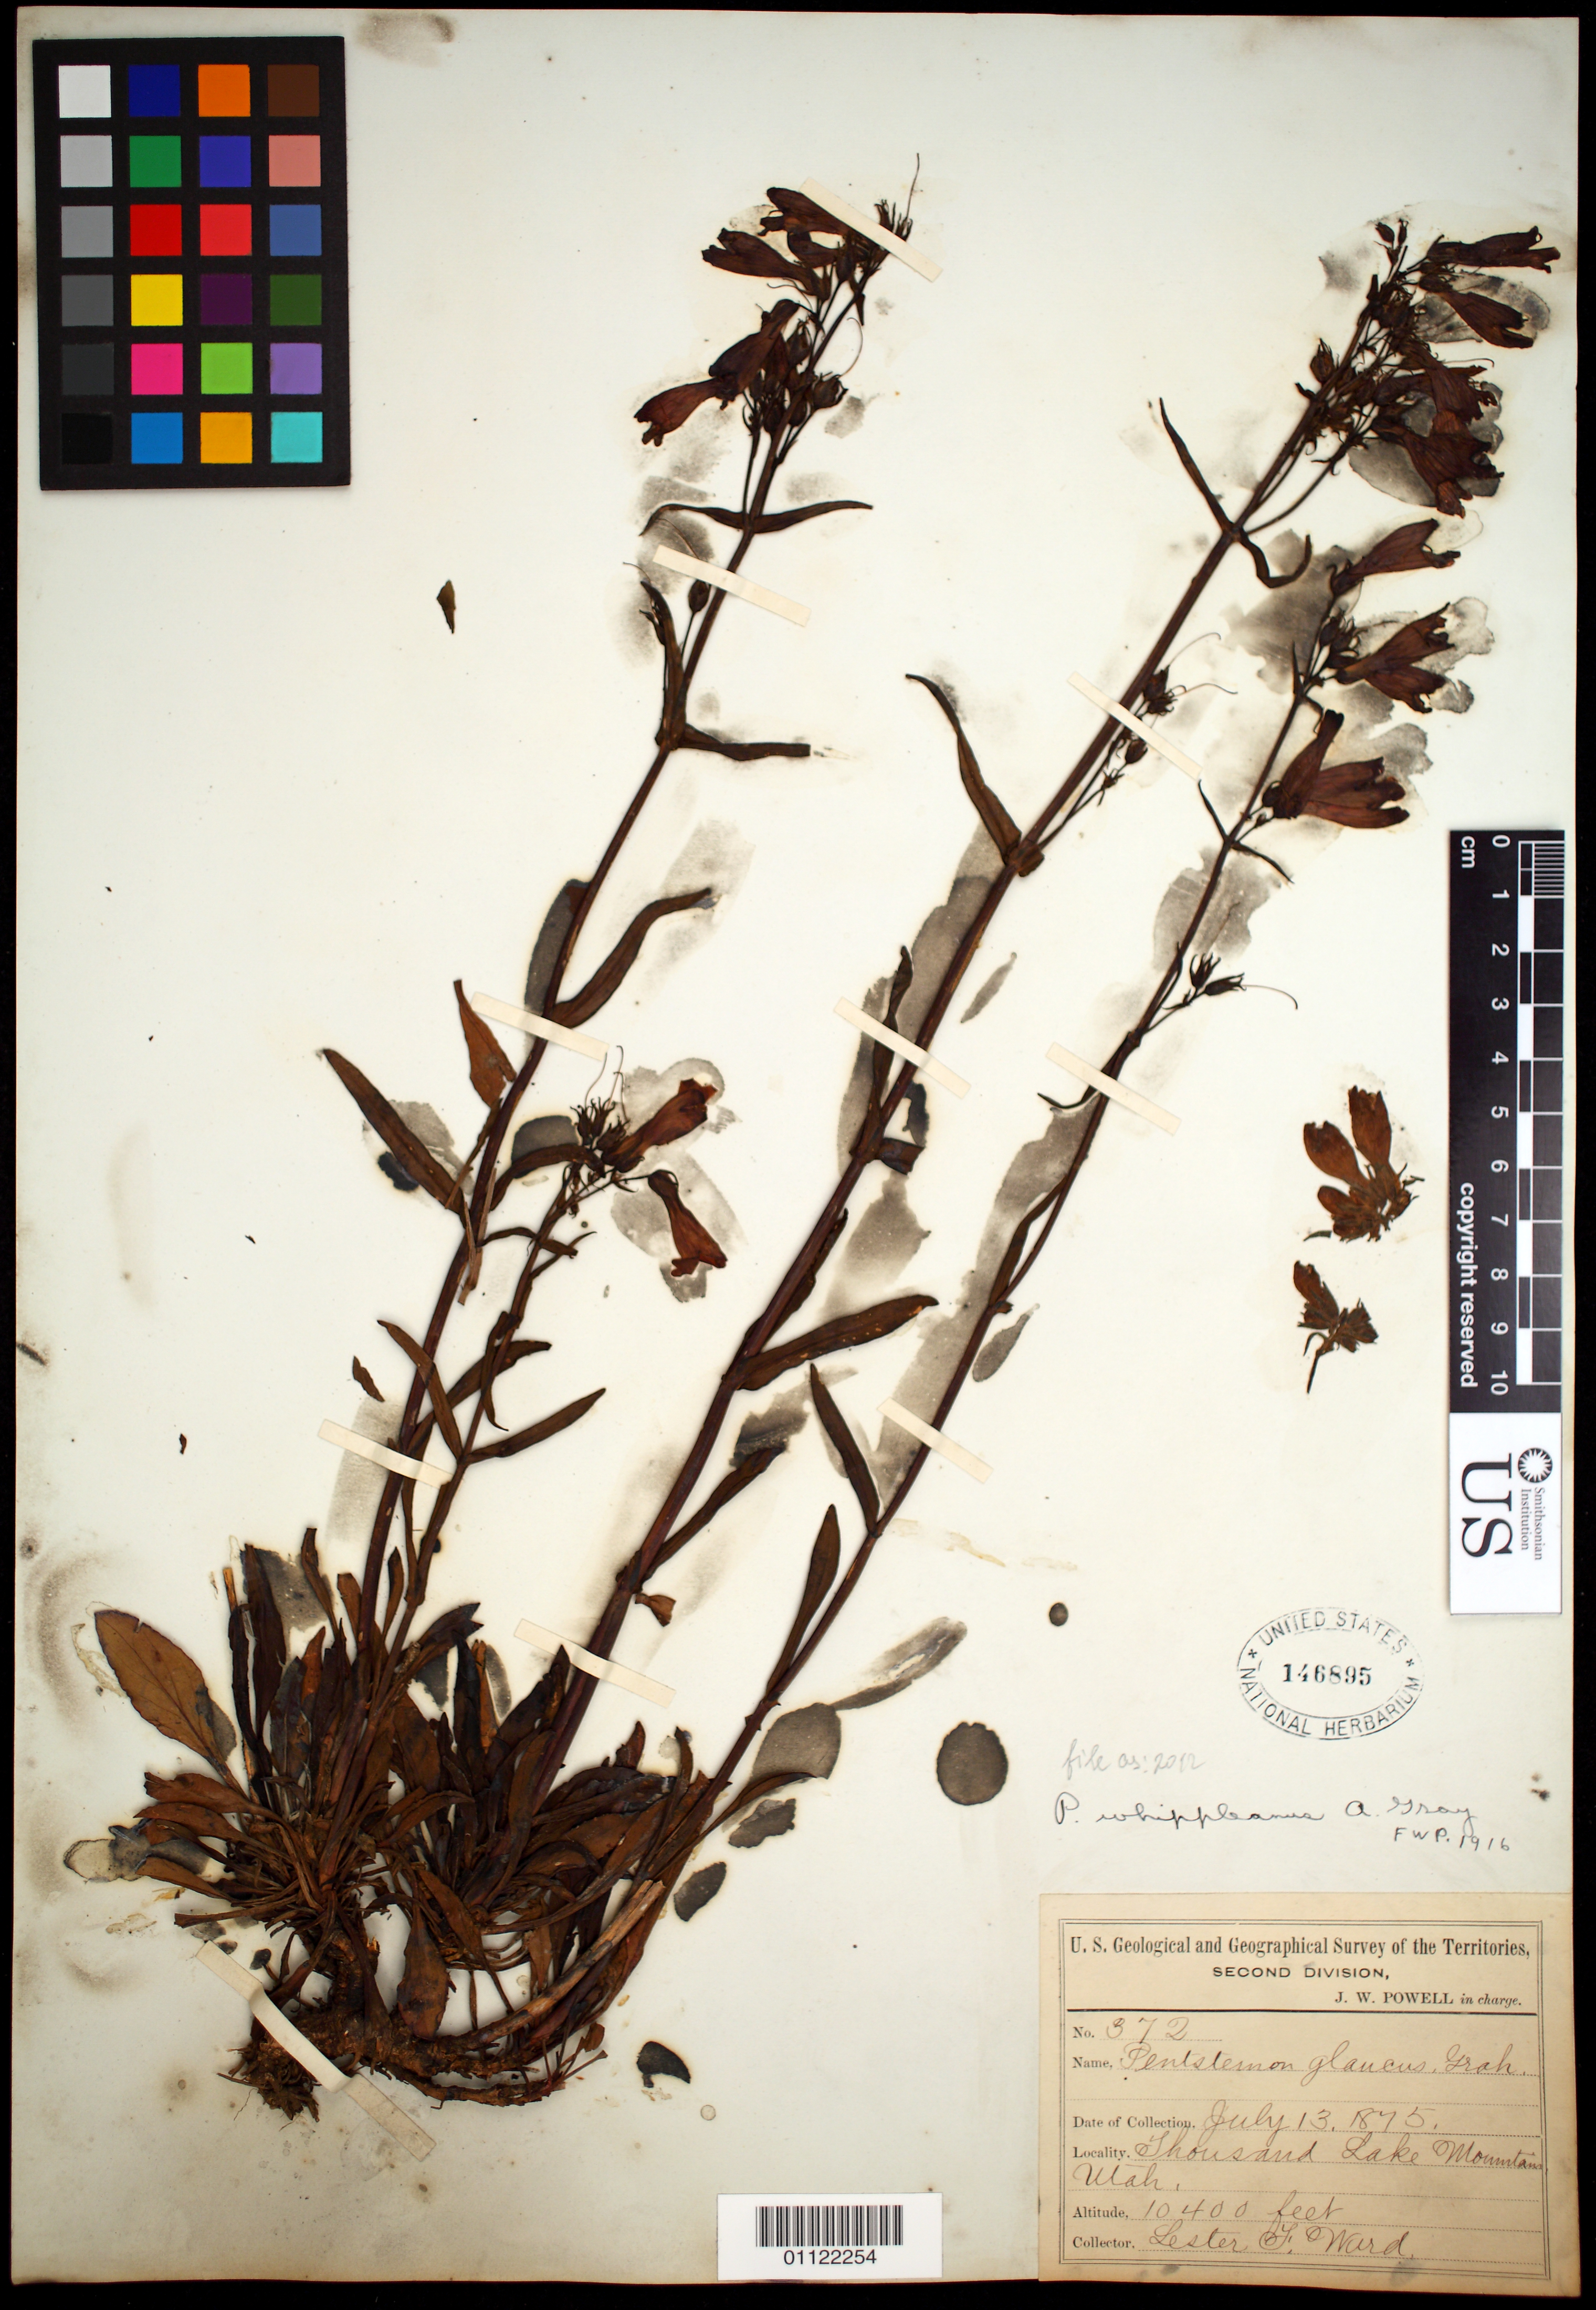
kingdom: Plantae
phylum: Tracheophyta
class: Magnoliopsida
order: Lamiales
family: Plantaginaceae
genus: Penstemon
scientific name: Penstemon whippleanus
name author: A. Gray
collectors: L. F. Ward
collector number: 372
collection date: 1875-07-13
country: United States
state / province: Utah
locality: Thousand Lake Mountains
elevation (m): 3170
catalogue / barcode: US 146895